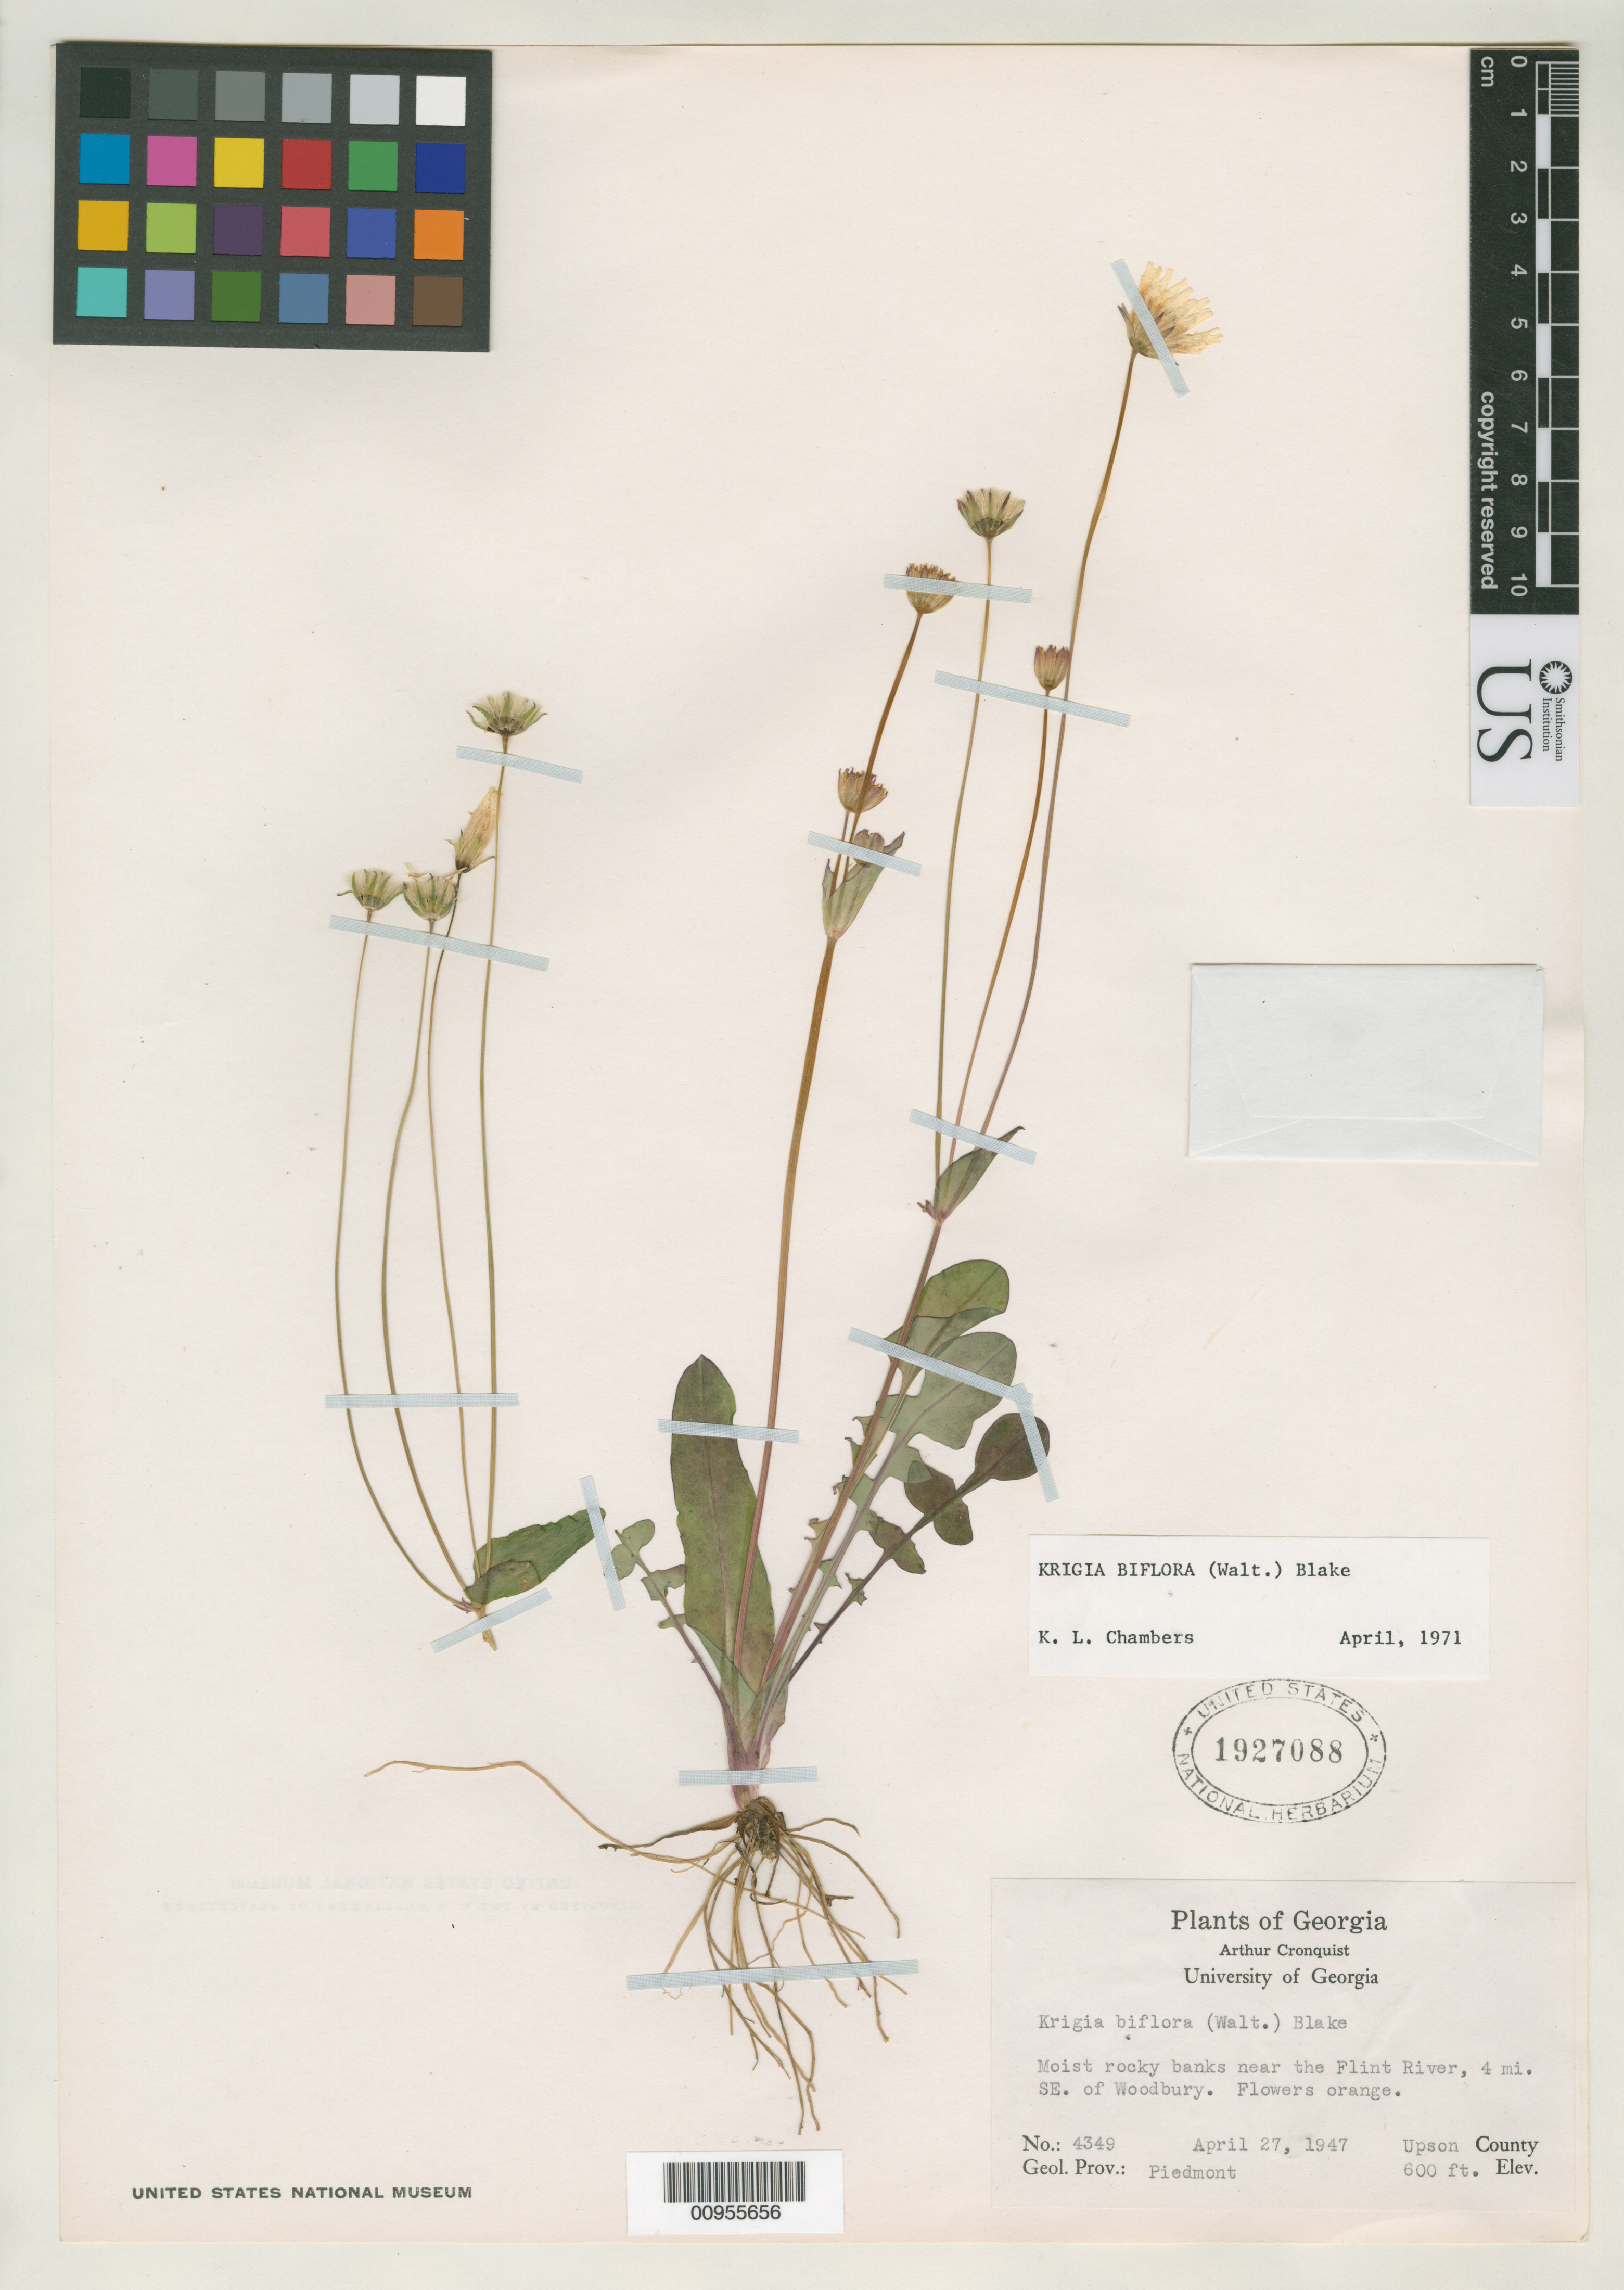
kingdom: Plantae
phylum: Tracheophyta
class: Magnoliopsida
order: Asterales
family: Asteraceae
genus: Hyoseris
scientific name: Hyoseris biflora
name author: Walter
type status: Isoneotype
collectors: A. J. Cronquist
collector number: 4349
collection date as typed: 27 Apr 1947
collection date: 1947-04-27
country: United States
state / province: Georgia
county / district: Upson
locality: Moist rocky banks near the Flint River, 4 mi. SE. of Woodbury.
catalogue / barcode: US 1927088